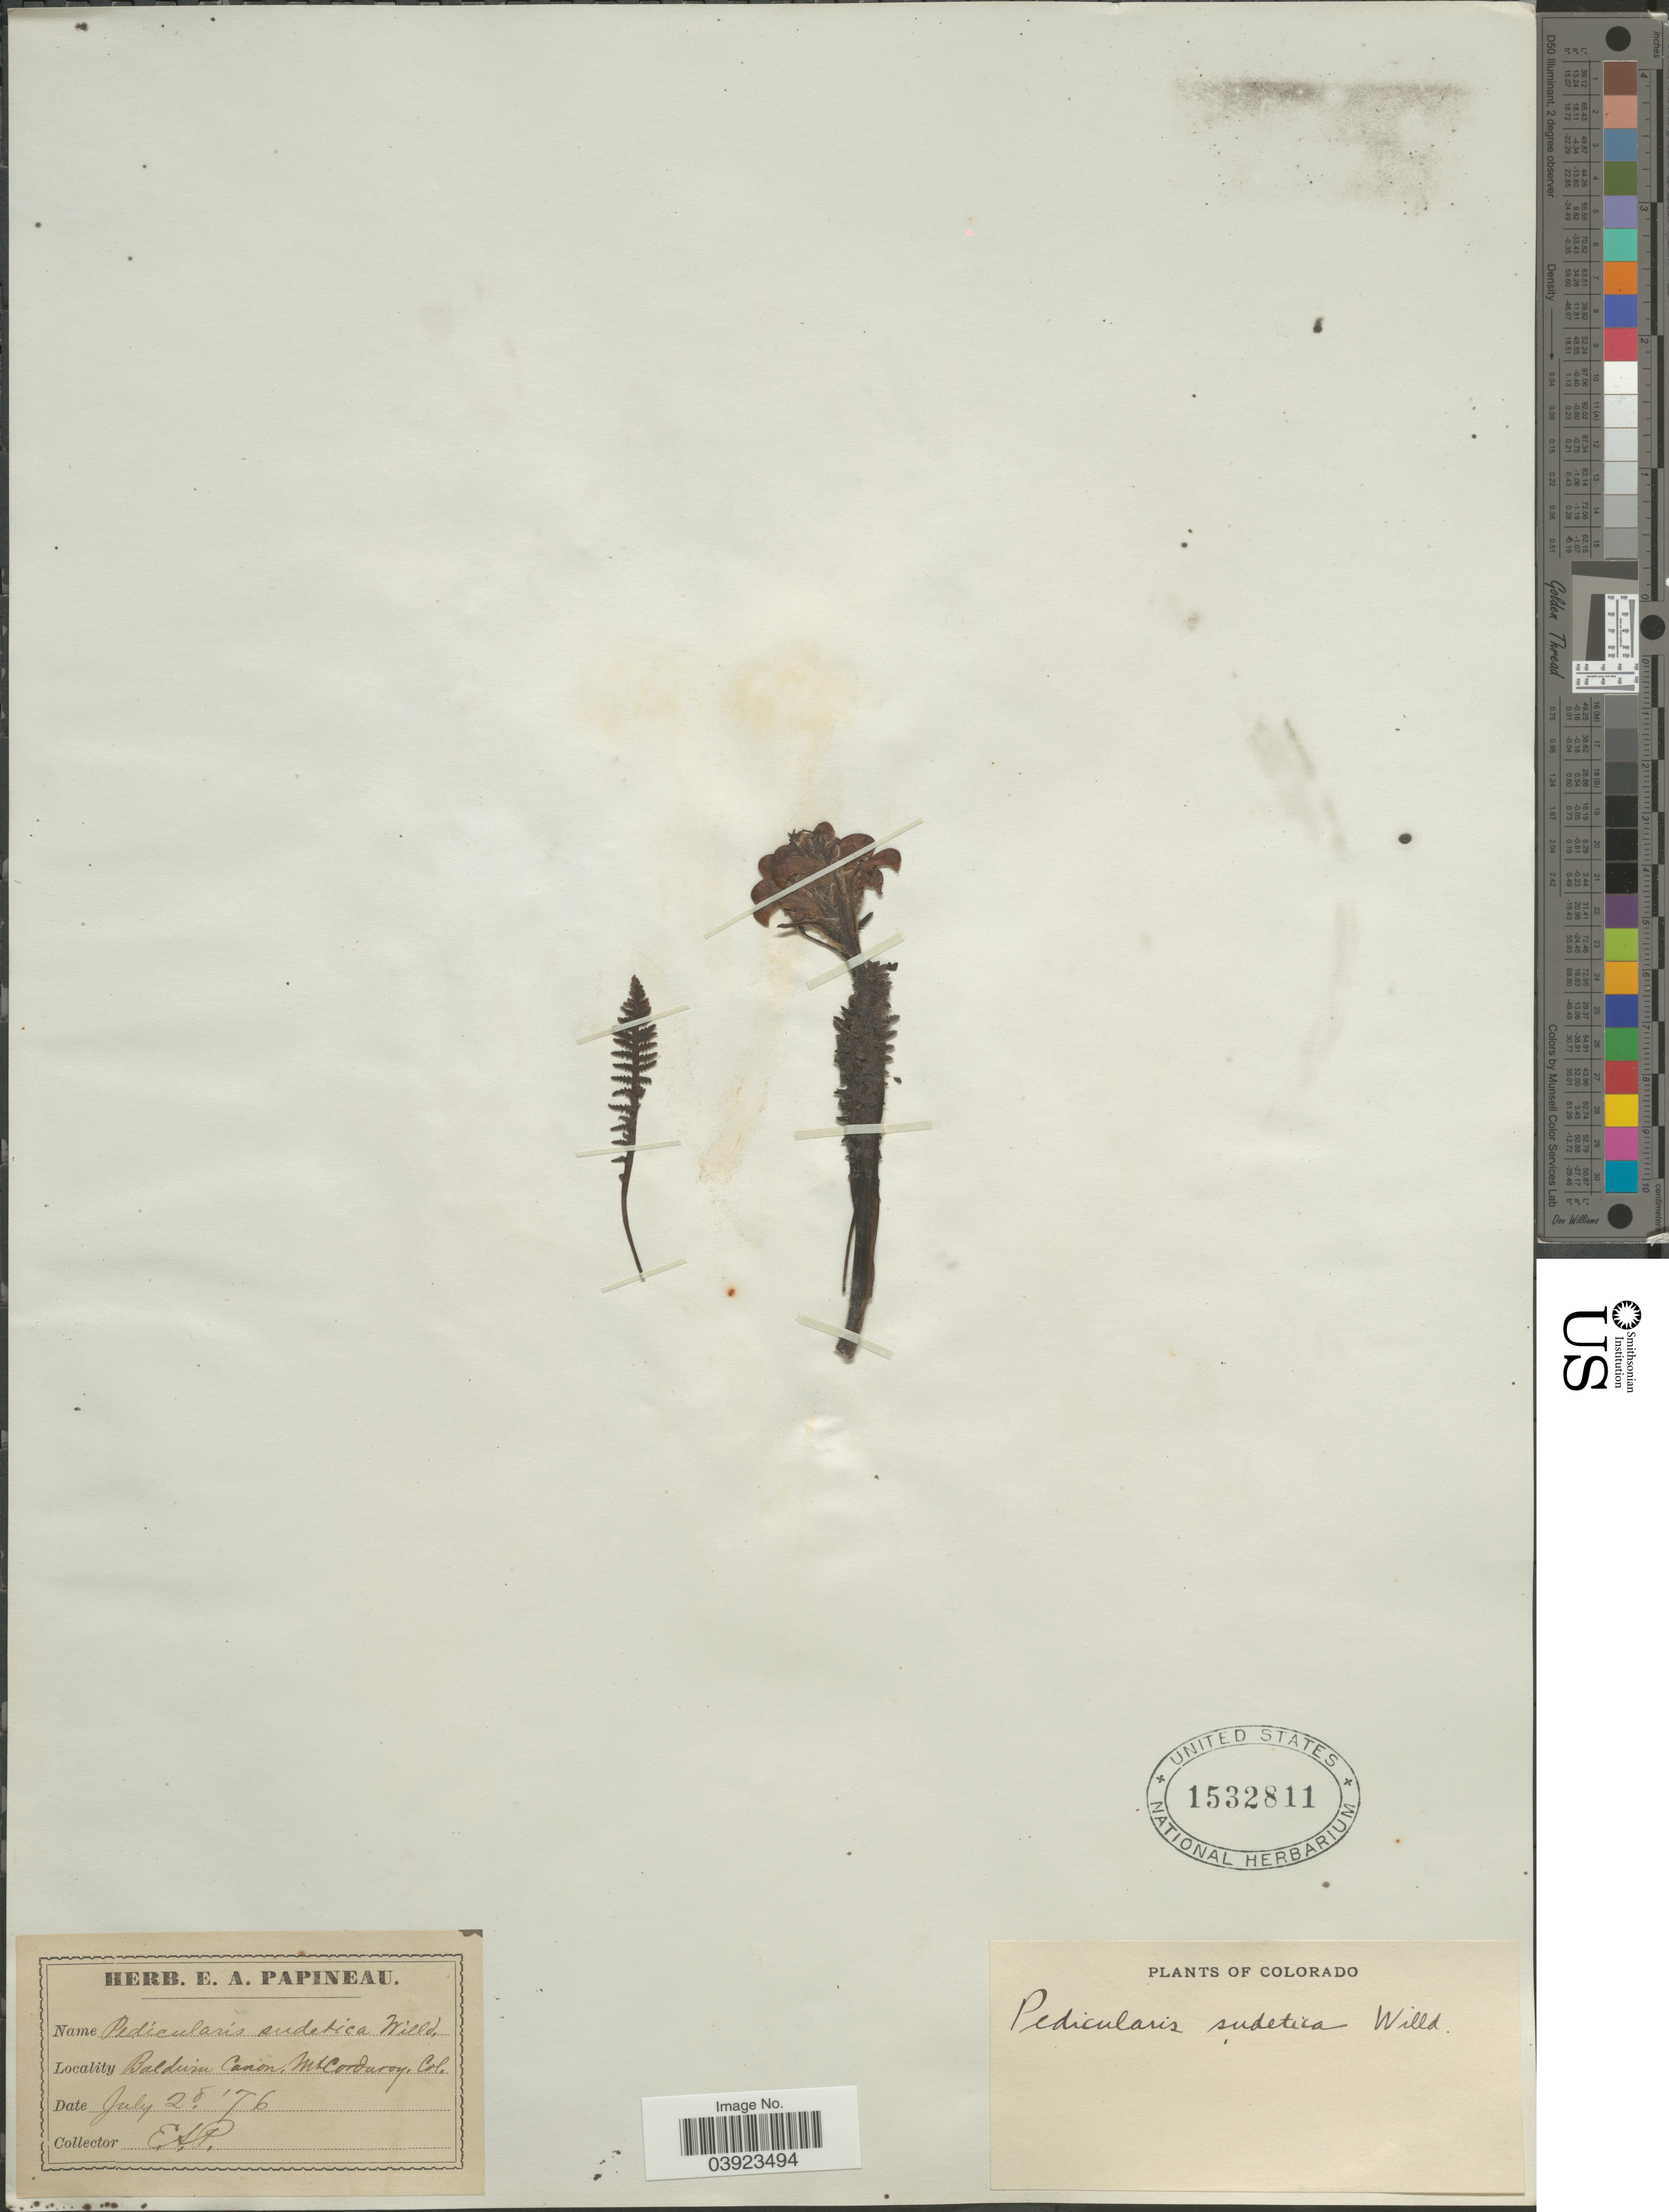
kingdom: Plantae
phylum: Tracheophyta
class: Magnoliopsida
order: Lamiales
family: Orobanchaceae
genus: Pedicularis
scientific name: Pedicularis sudetica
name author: Willd.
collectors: E. Papineau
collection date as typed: Transcribed d/m/y: 28/7/76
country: United States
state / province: Colorado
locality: Baldwin Canon, Mt Corduroy.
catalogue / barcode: US 1532811